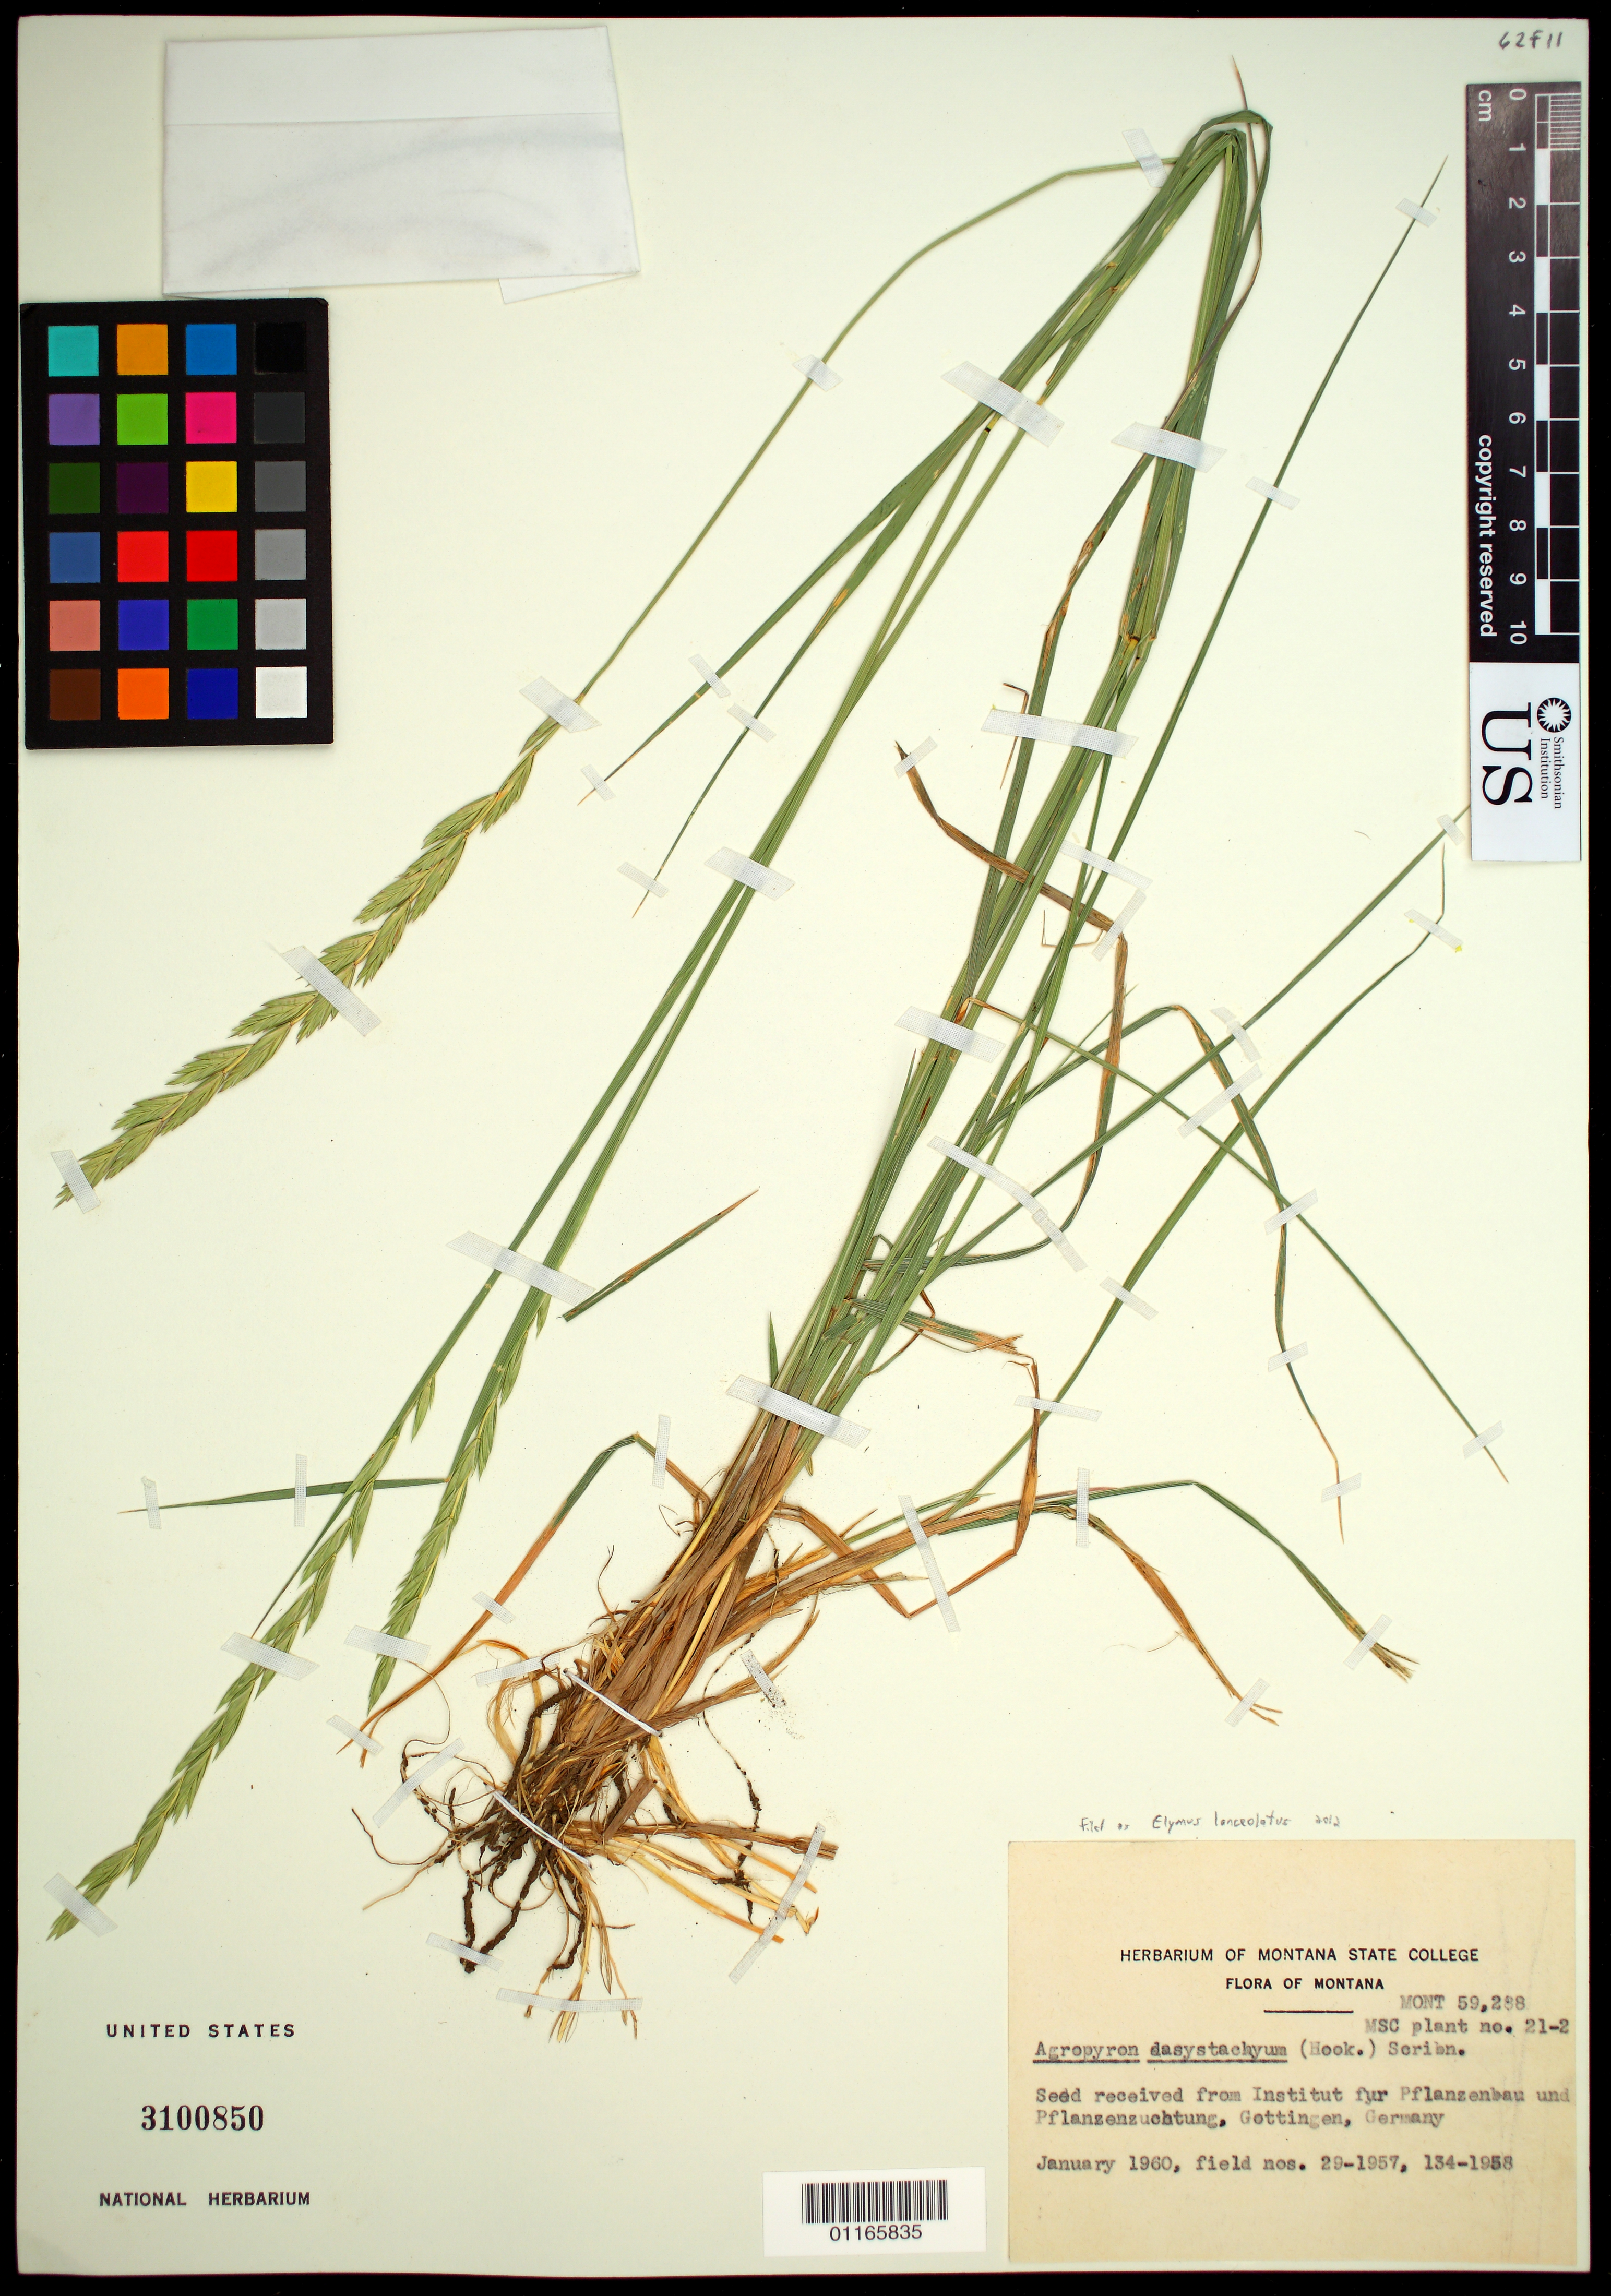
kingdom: Plantae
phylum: Tracheophyta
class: Liliopsida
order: Poales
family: Poaceae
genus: Elymus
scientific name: Elymus lanceolatus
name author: (Scribn. & J.G. Sm.) Gould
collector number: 21-2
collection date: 1960-01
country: United States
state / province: Montana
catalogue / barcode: US 3100850